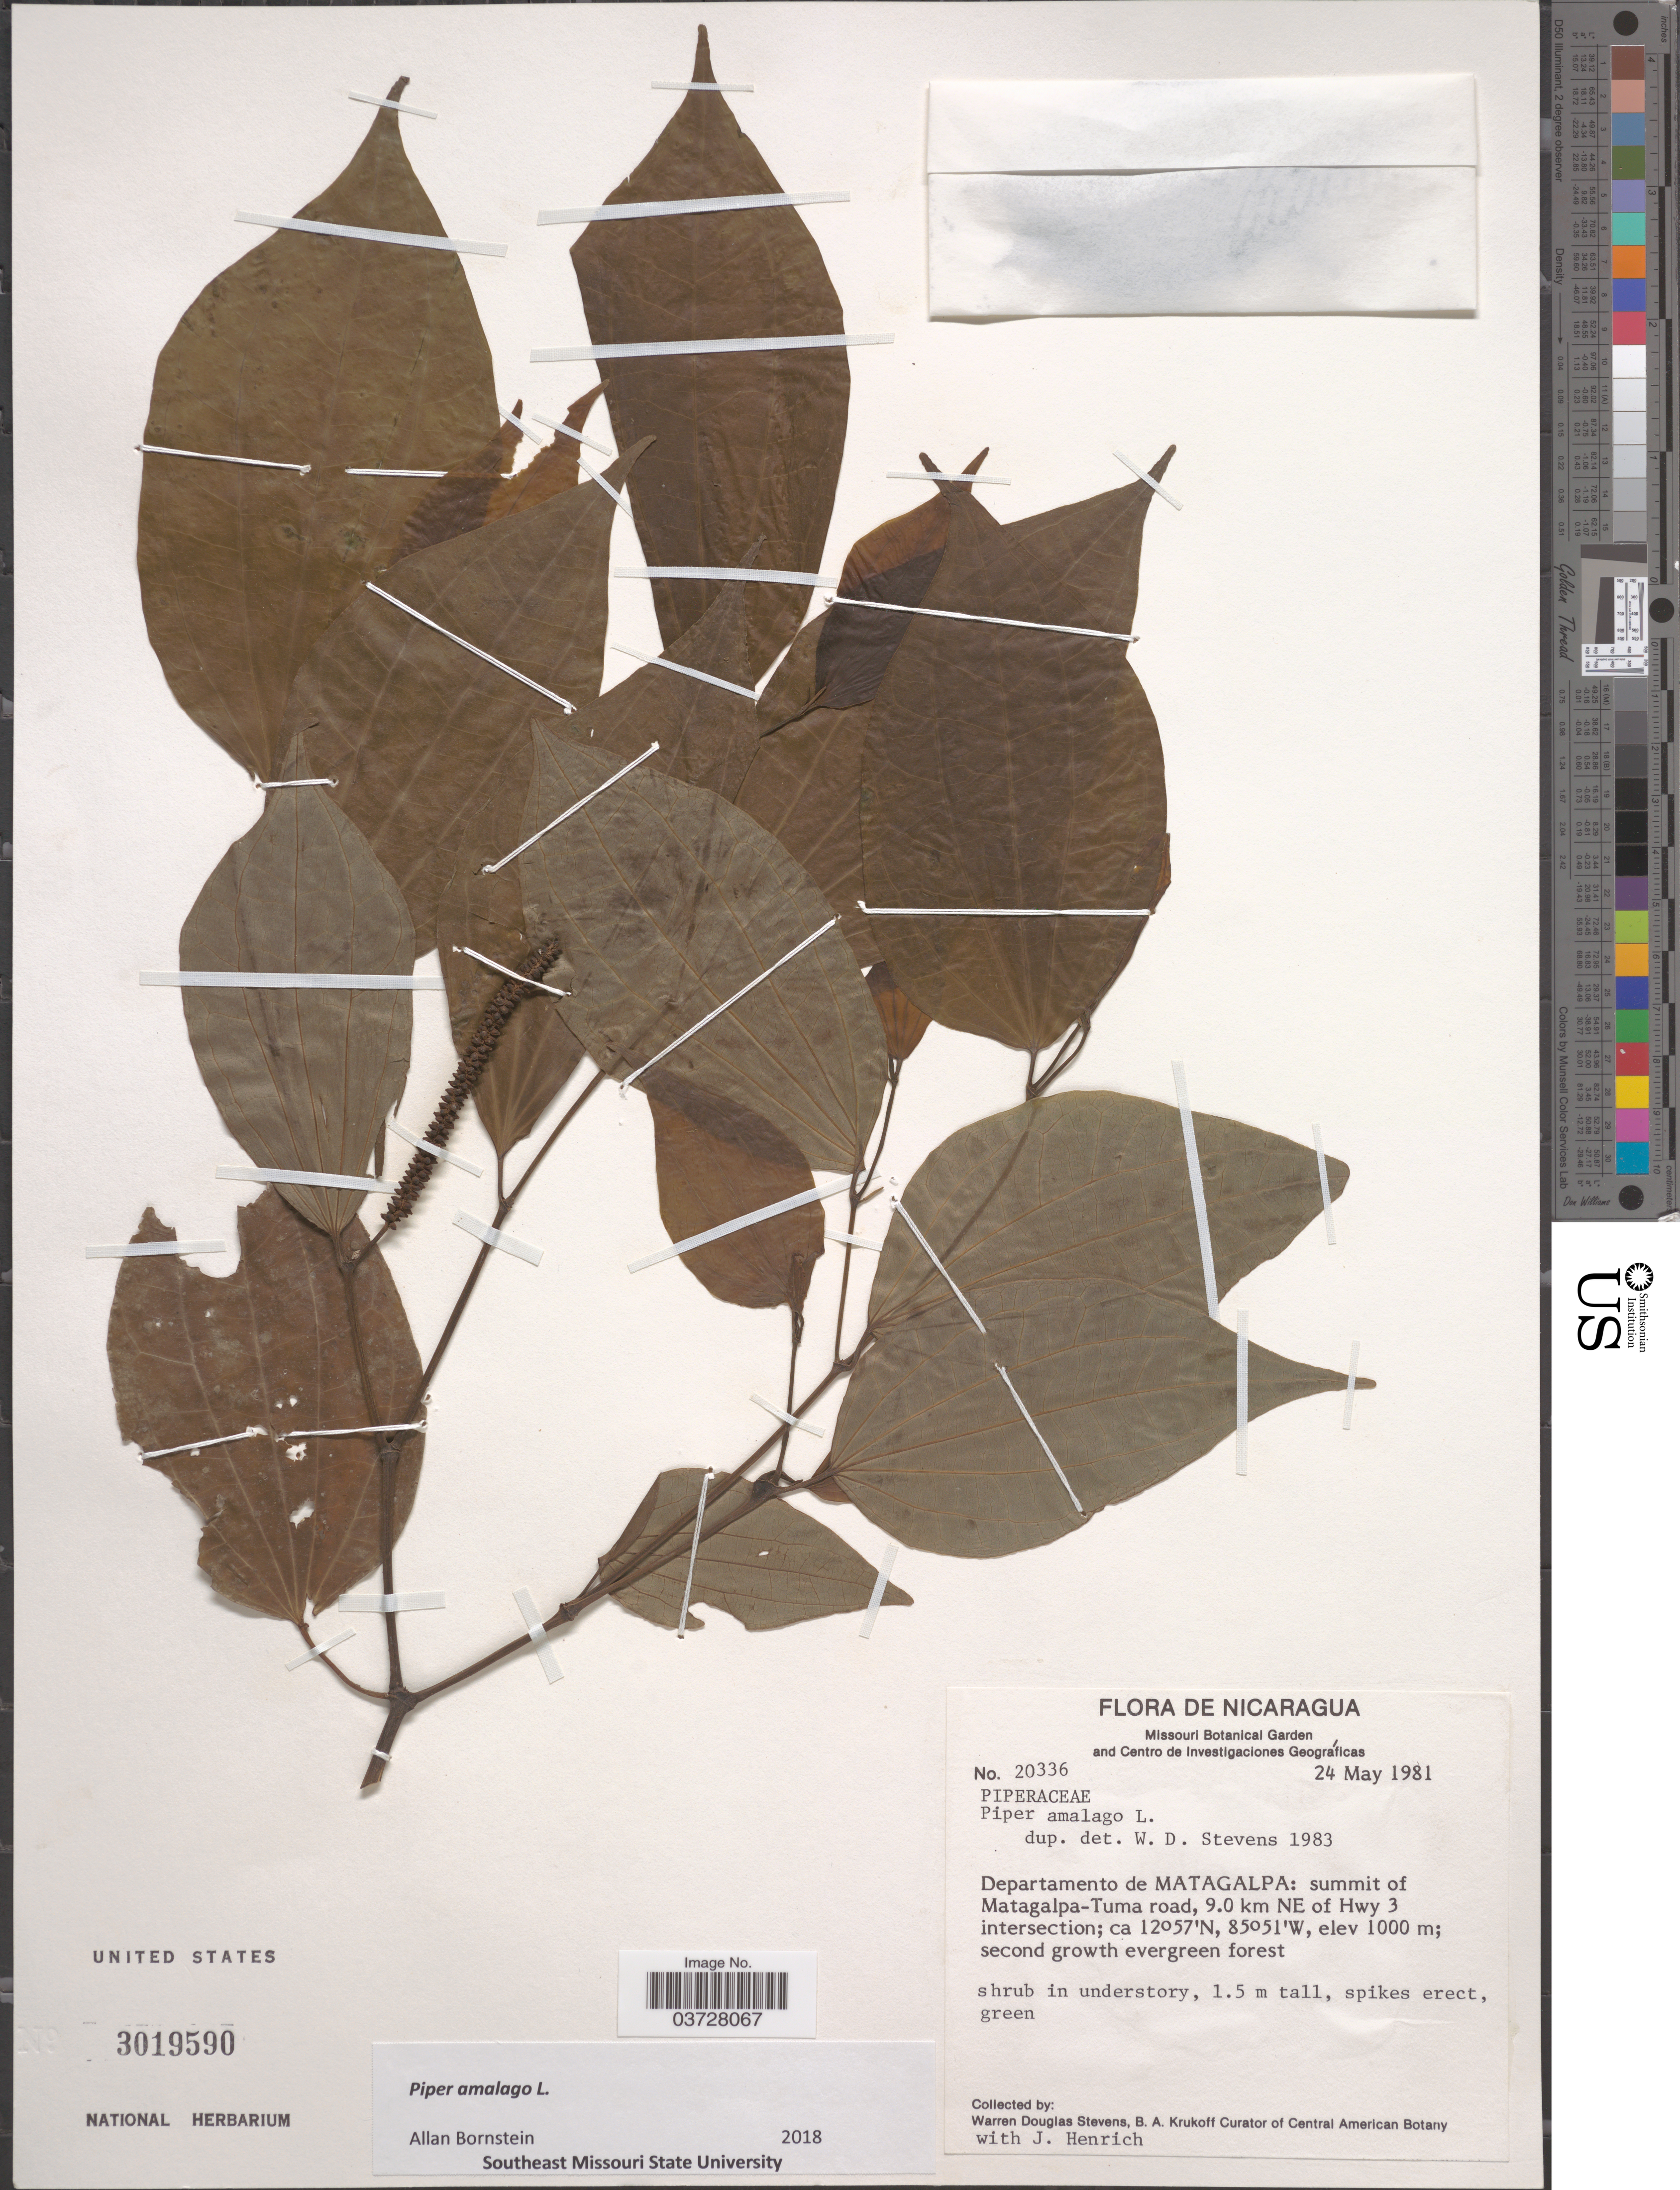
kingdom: Plantae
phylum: Tracheophyta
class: Magnoliopsida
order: Piperales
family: Piperaceae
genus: Piper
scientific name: Piper amalago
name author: L.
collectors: W. D. Stevens & J. Henrich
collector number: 20336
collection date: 1981-05-24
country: Nicaragua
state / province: Matagalpa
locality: Departamento de Matagalpa: summit of Matagalpa-Tuma road, 9.0 km NE of Hwy 3 intersection.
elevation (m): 1000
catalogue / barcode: US 3019590